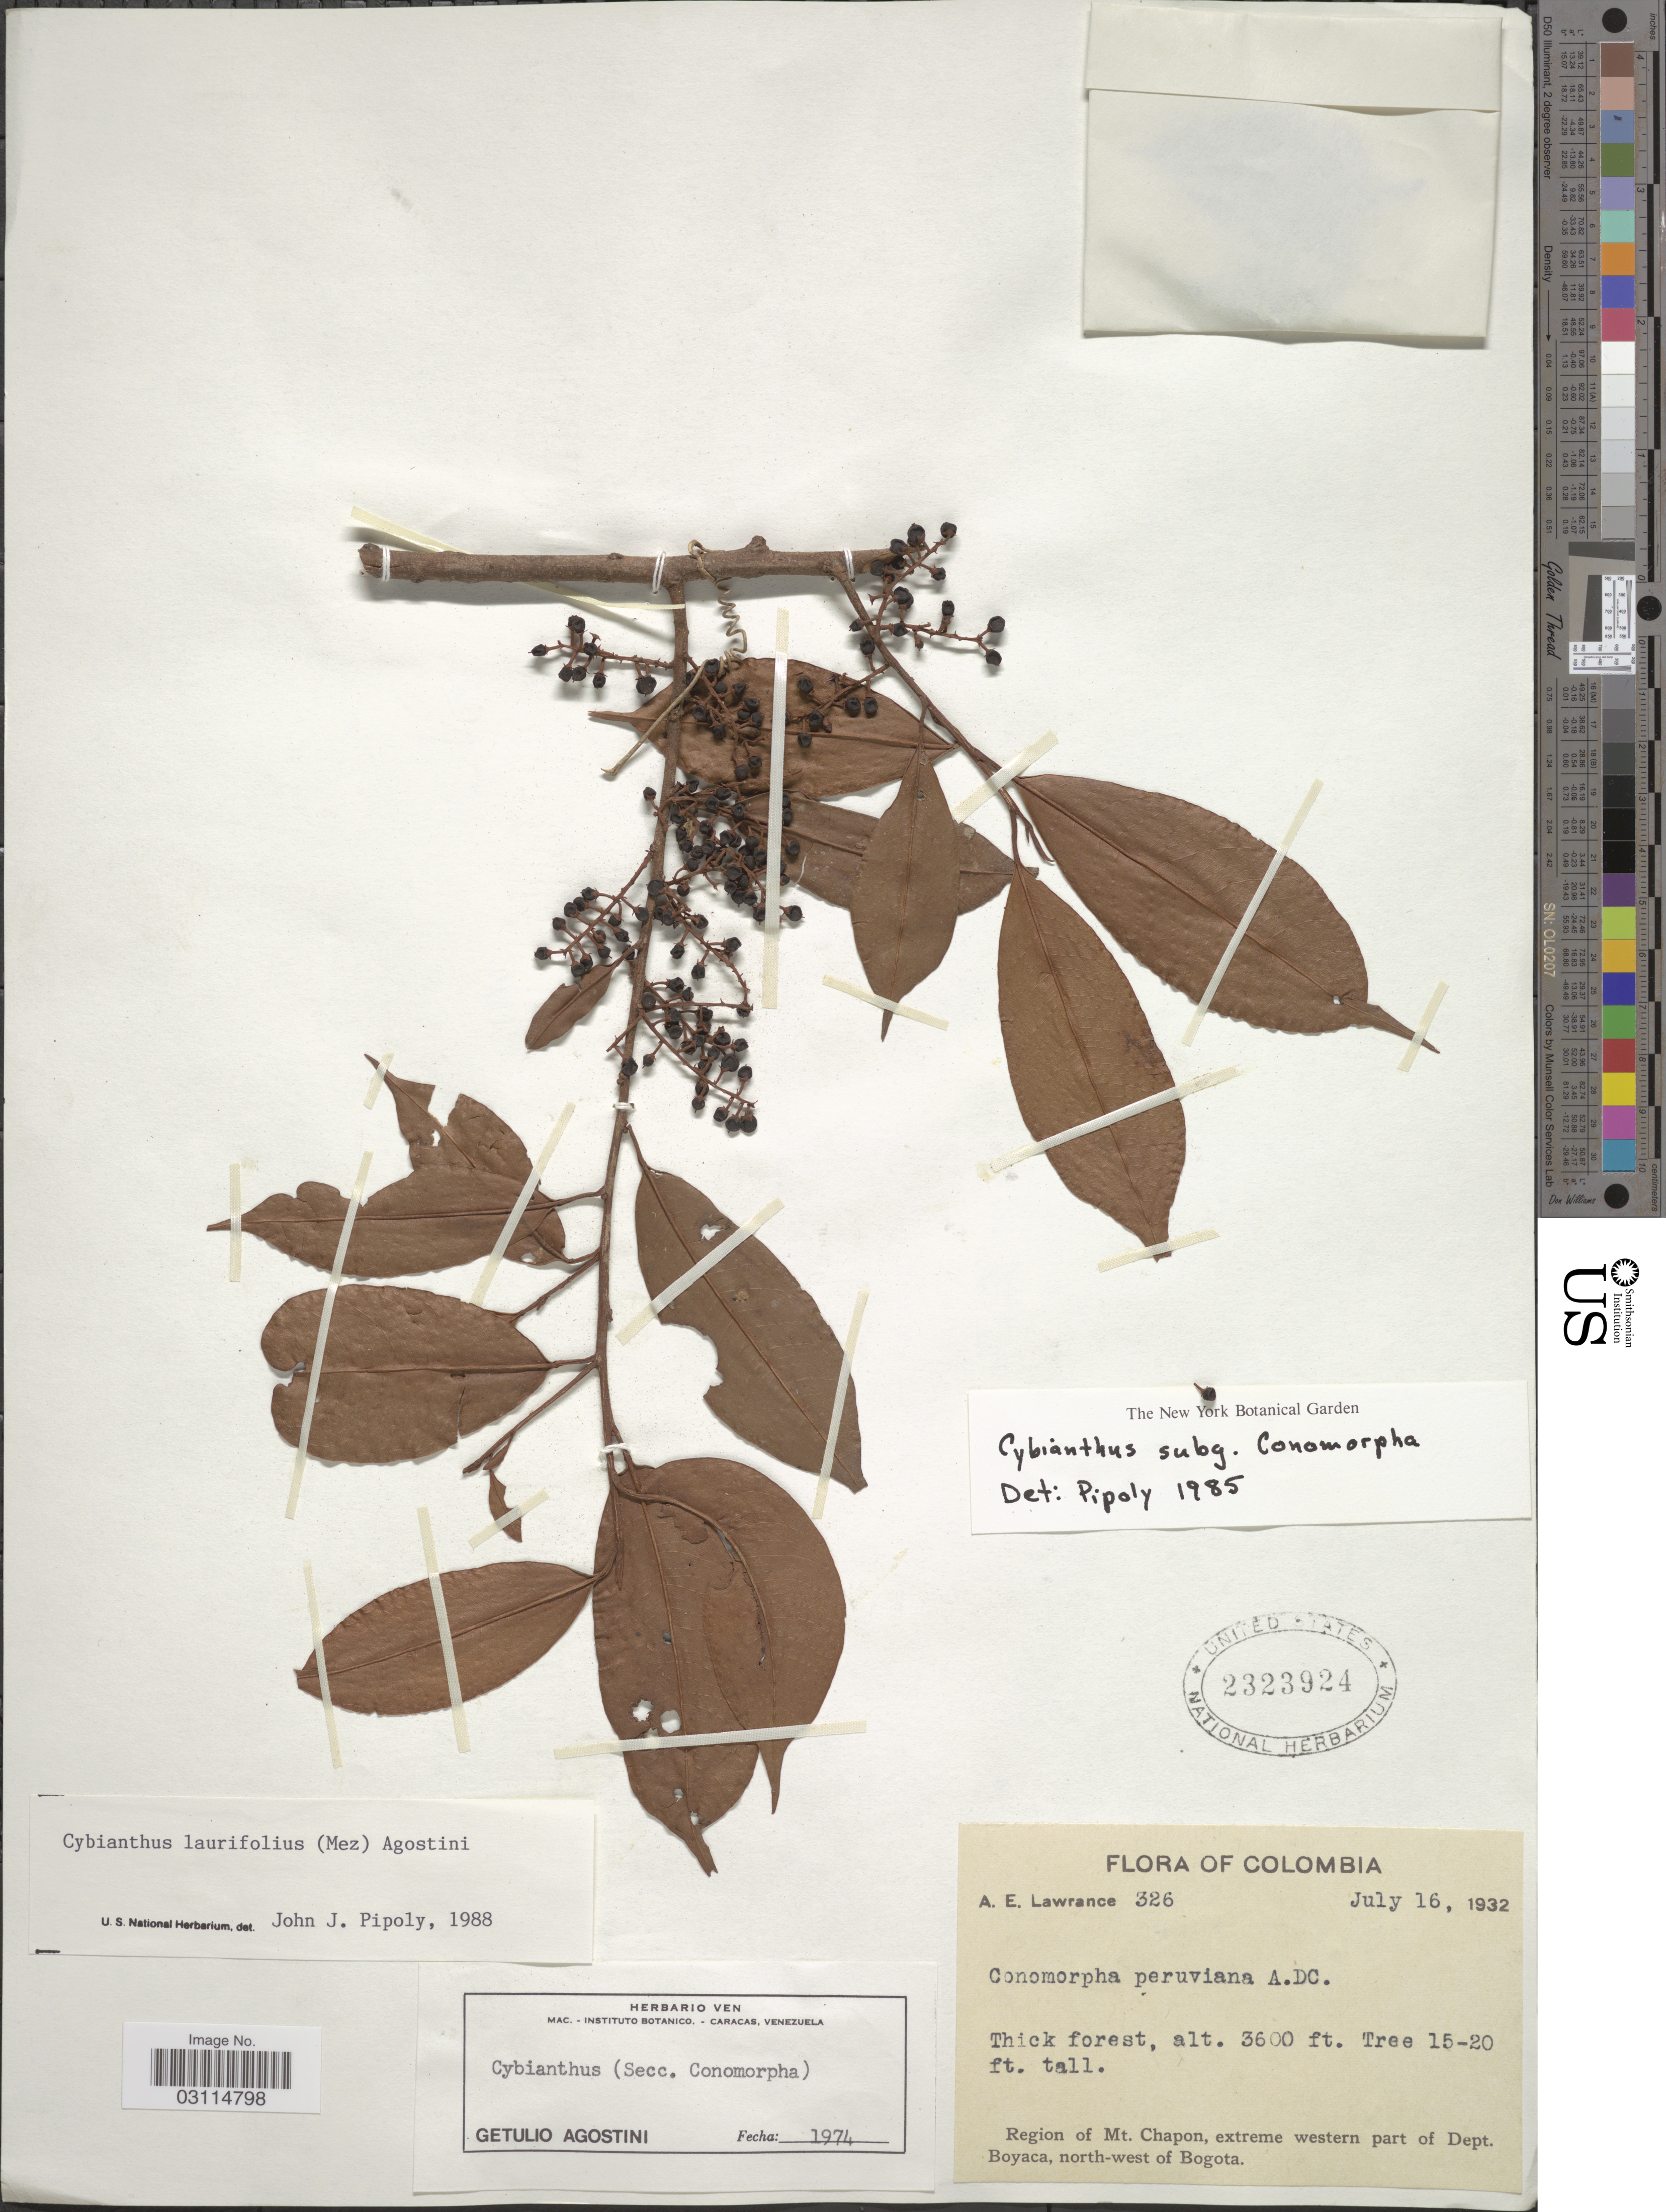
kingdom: Plantae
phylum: Tracheophyta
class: Magnoliopsida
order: Ericales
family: Primulaceae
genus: Cybianthus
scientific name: Cybianthus laurifolius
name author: (Mez) G. Agostini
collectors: A. Lawrance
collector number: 326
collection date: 1932-07-16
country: Colombia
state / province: Boyacá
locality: Region of Mt. Chapon, extreme western part of Dept. Boyaca, north-west of Bogota.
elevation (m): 1097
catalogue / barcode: US 2323924